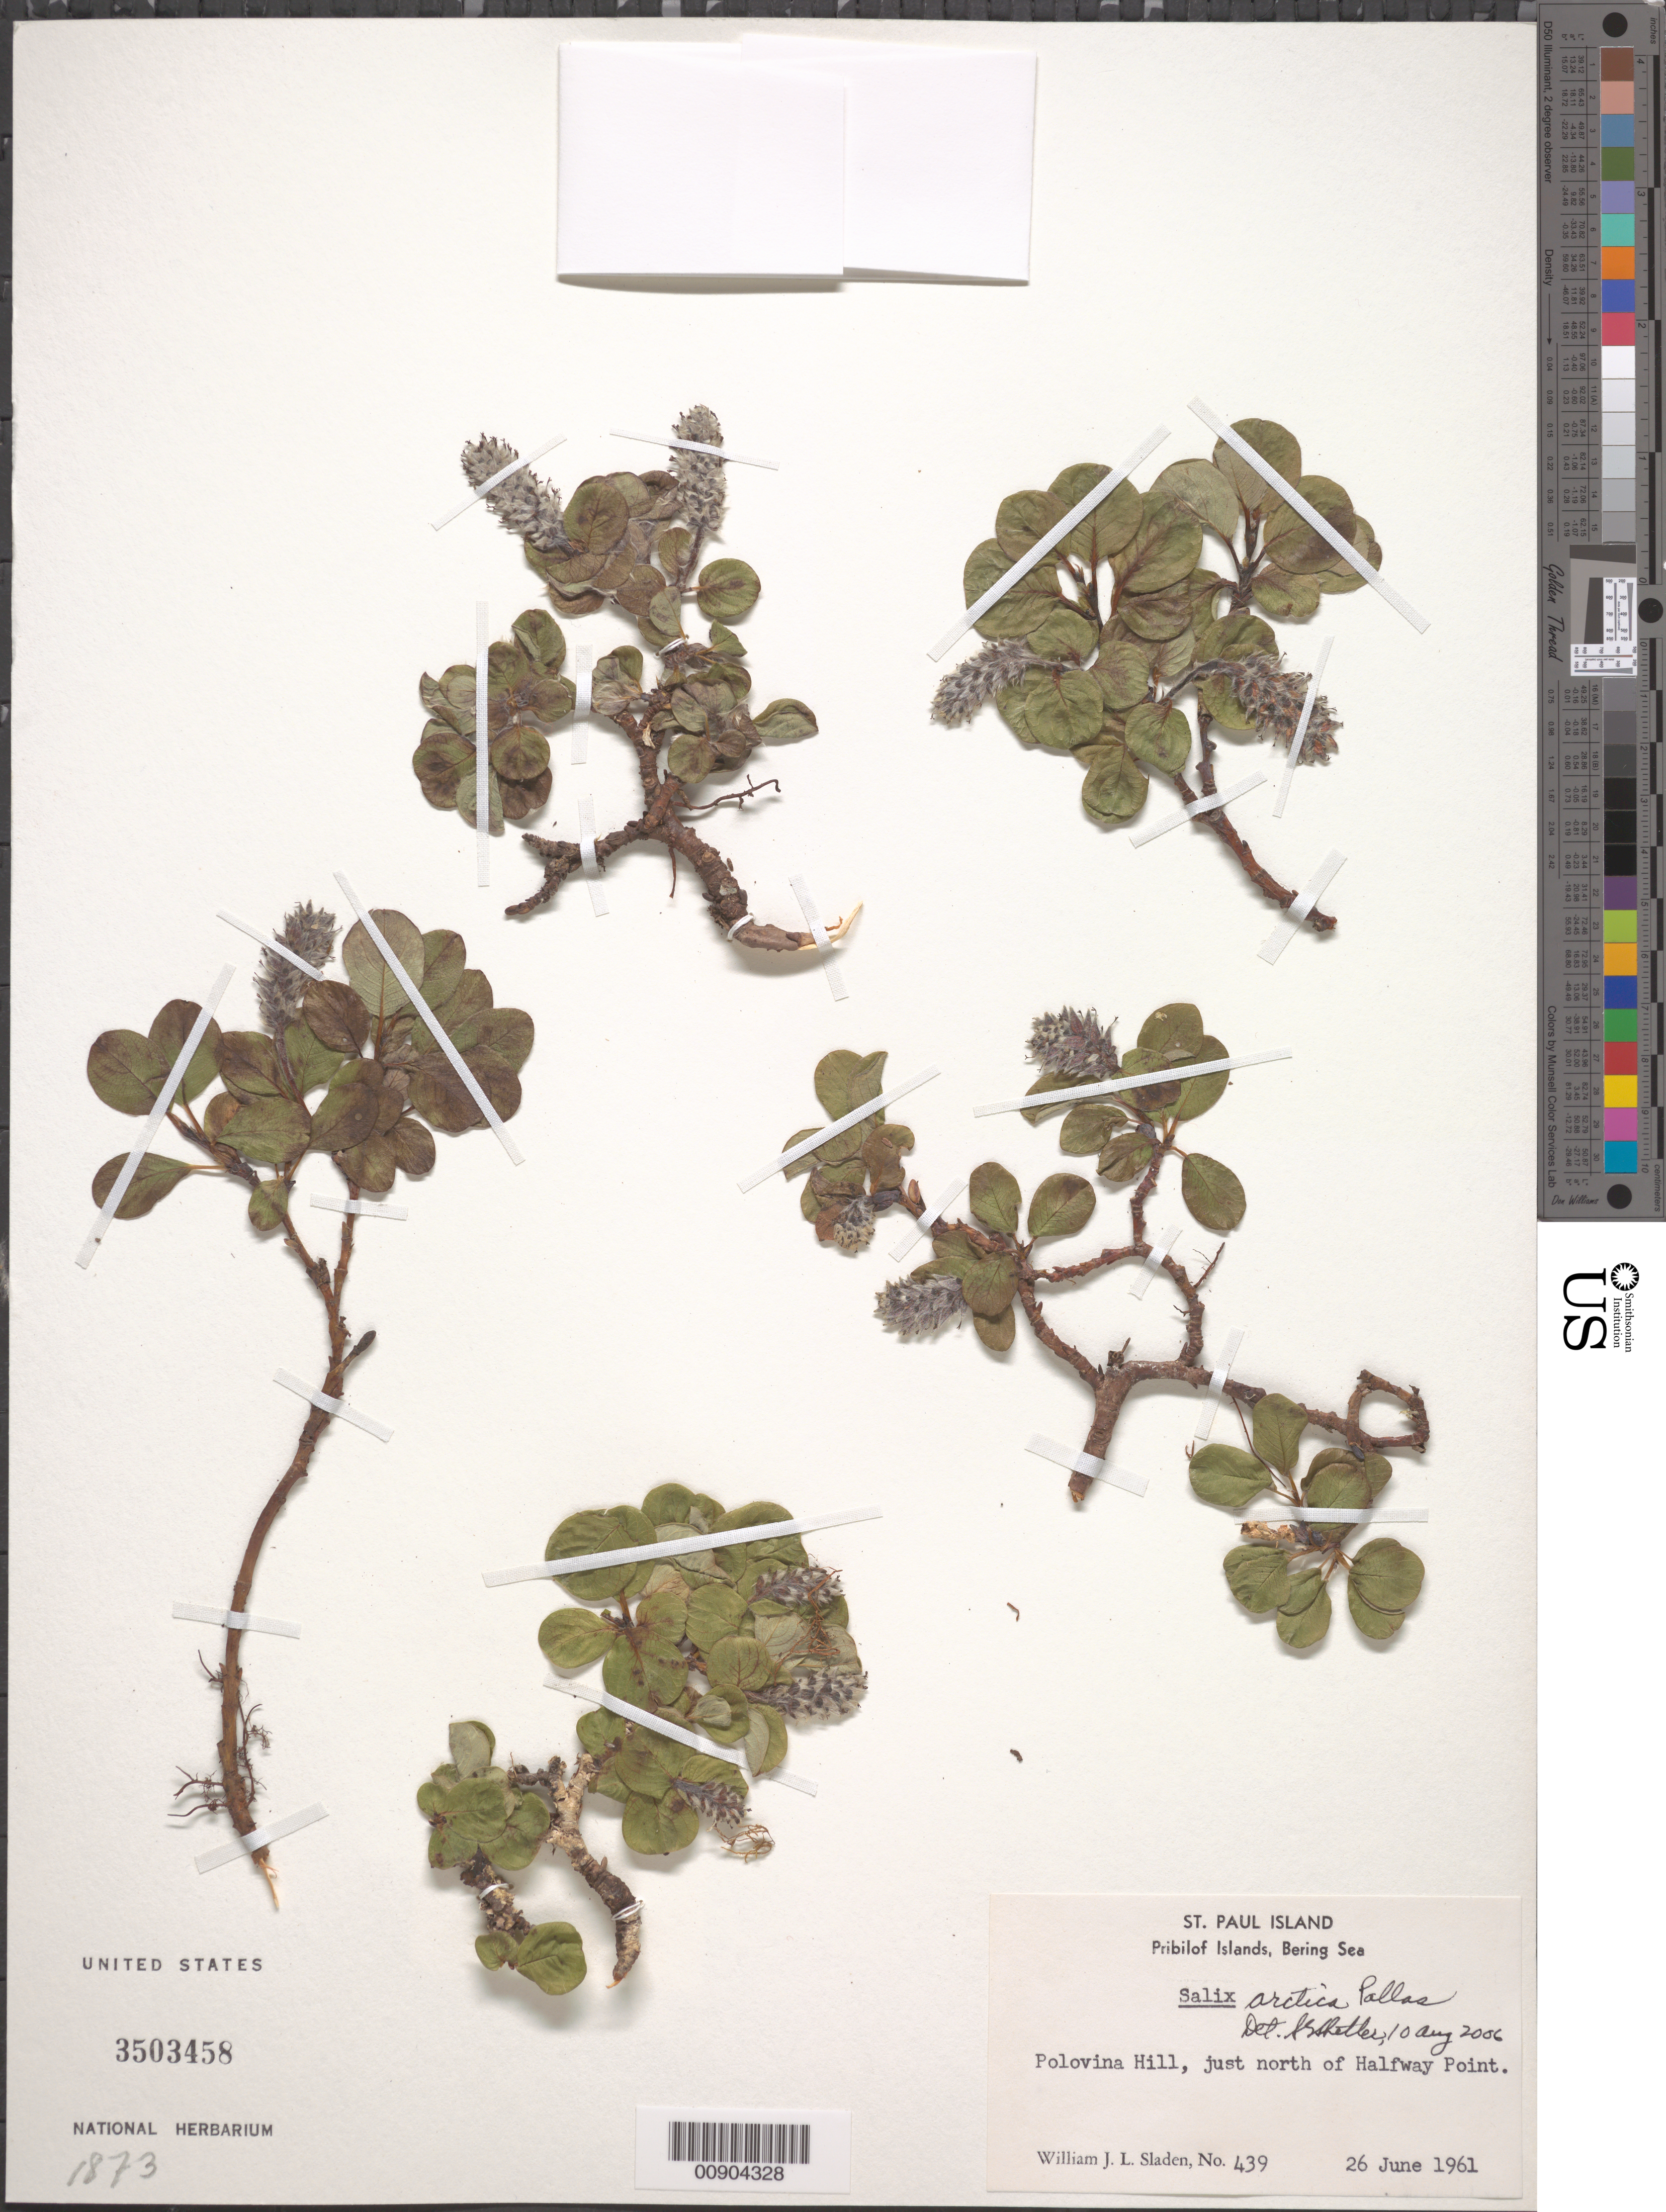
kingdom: Plantae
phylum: Tracheophyta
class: Magnoliopsida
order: Malpighiales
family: Salicaceae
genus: Salix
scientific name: Salix arctica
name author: Pall.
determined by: Shetler, Stanwyn G., (US), NMNH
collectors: W. Sladen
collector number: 439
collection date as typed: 26 Jun 1961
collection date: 1961-06-26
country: United States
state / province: Alaska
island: St. Paul Island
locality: Polovina Hill, just north of Halfway Point., Bering Sea, Pribilof Islands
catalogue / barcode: US 3503458